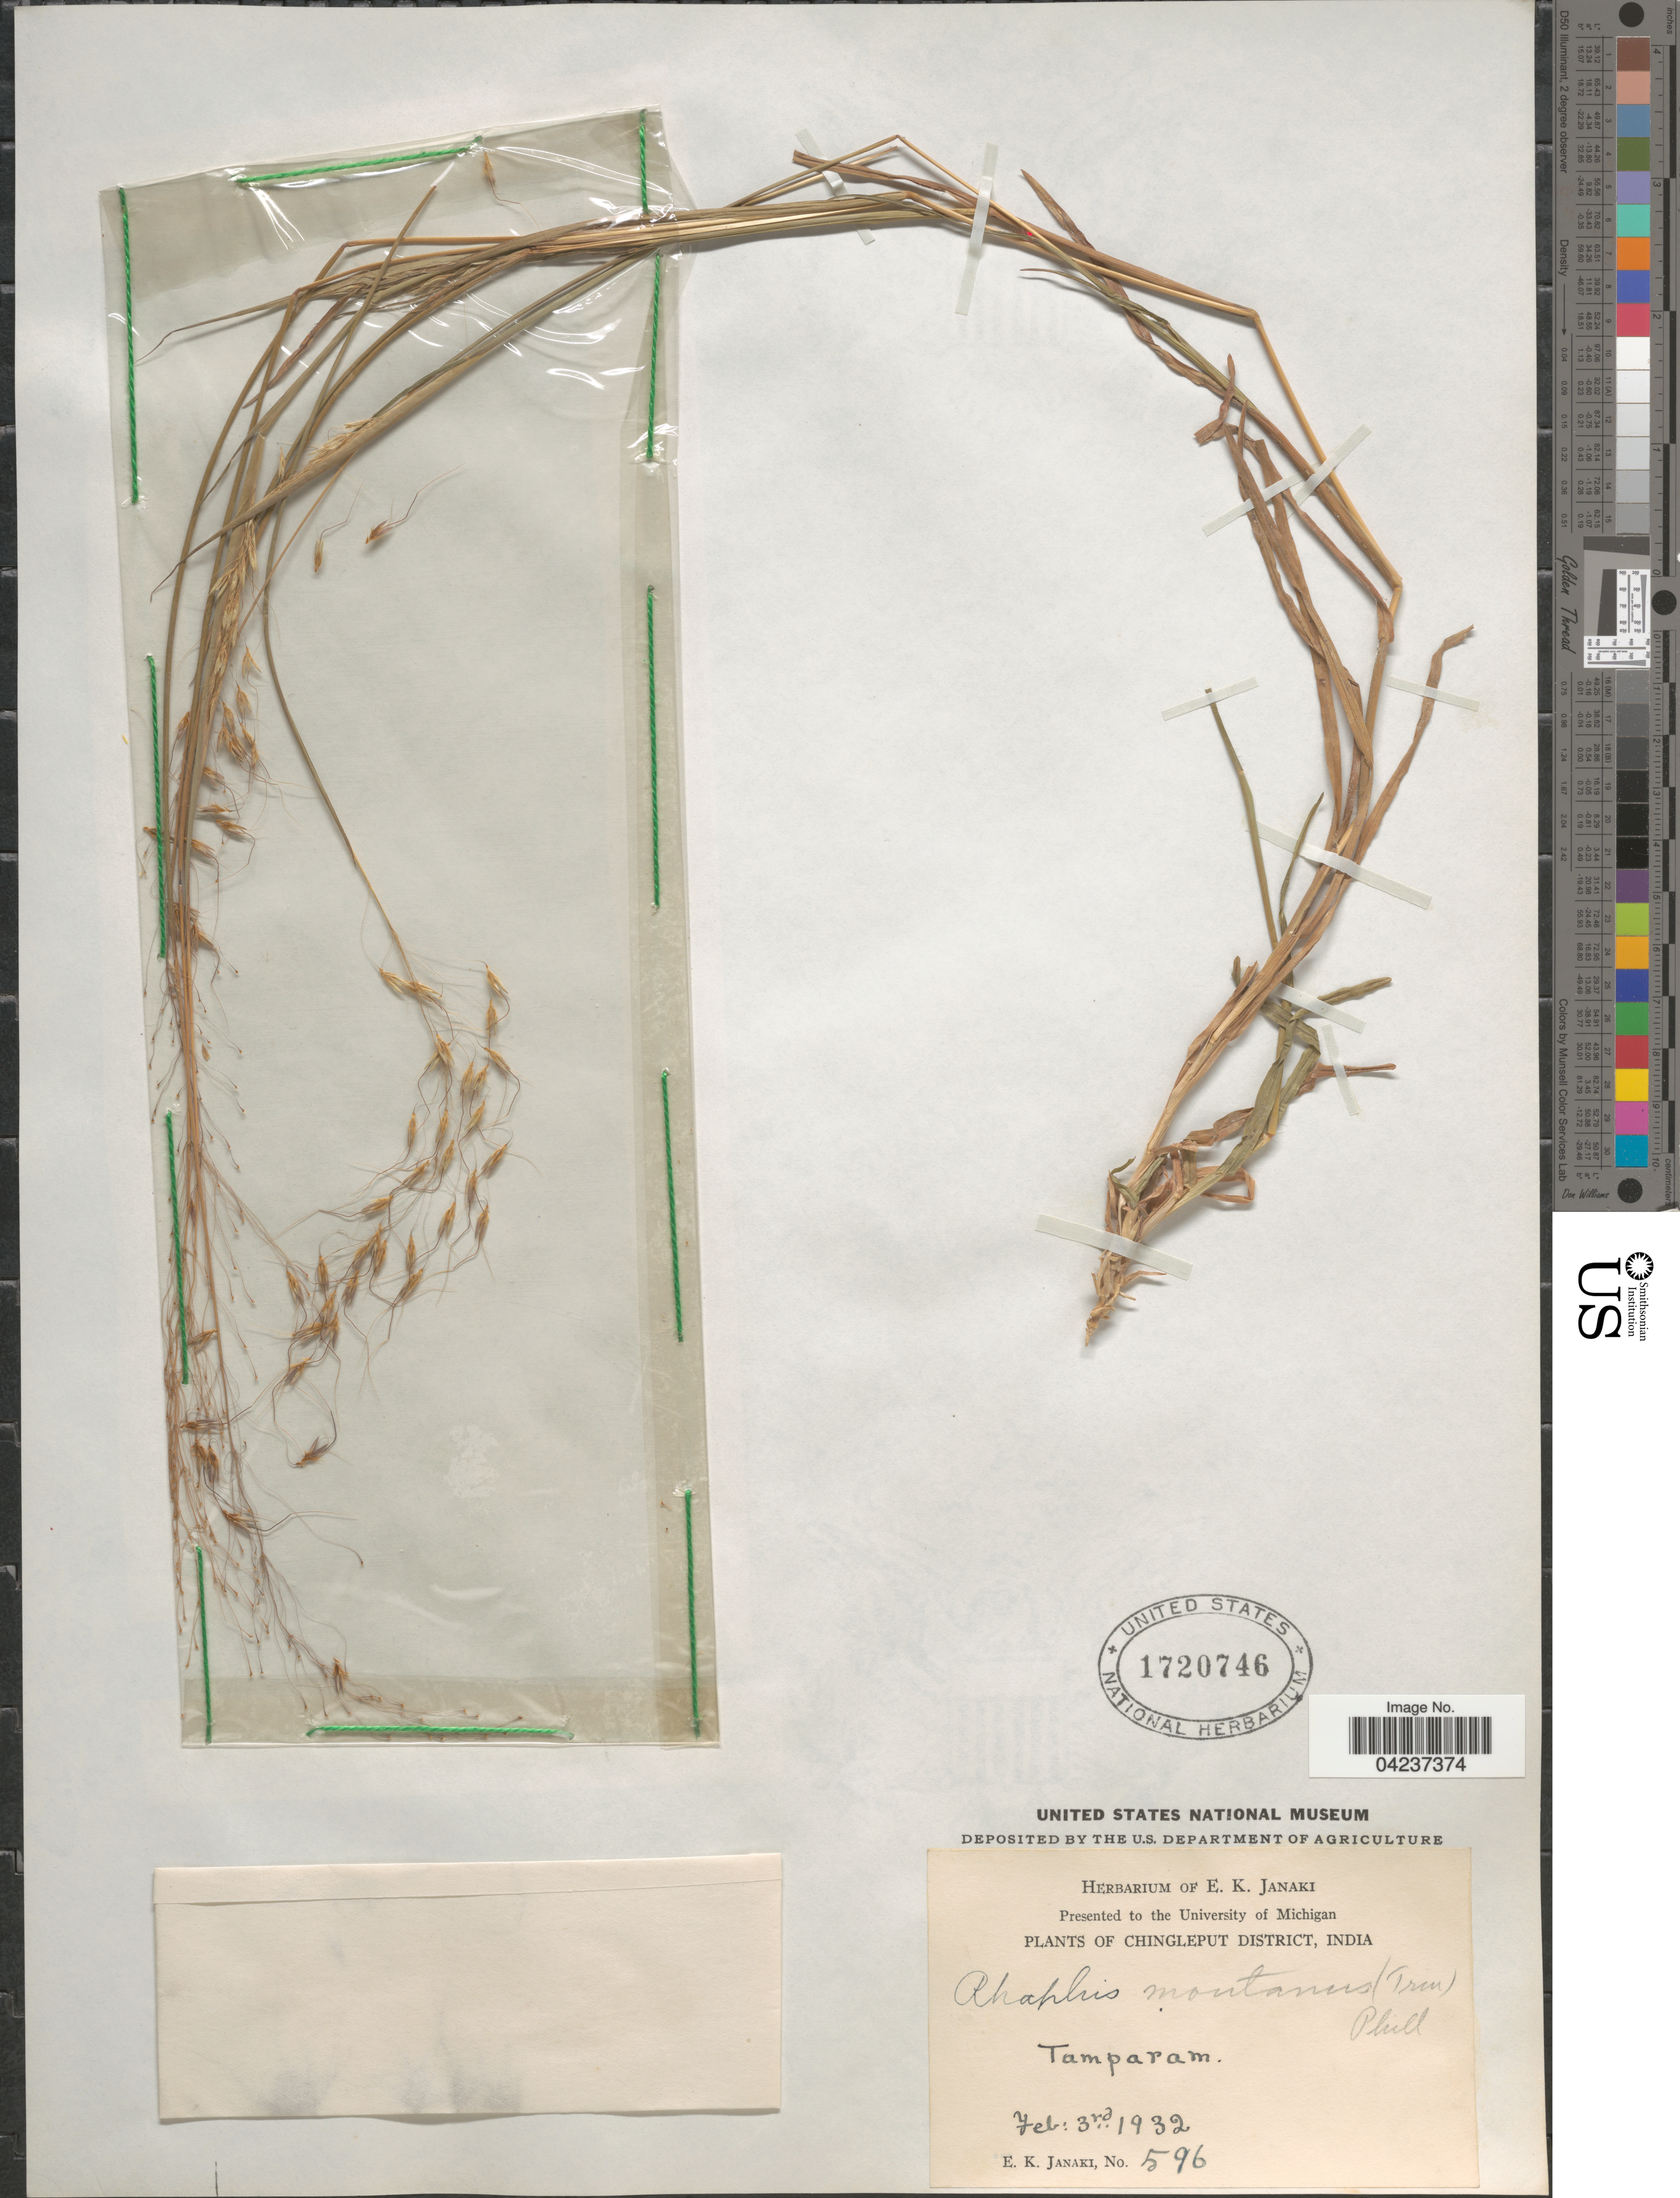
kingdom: Plantae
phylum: Tracheophyta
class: Liliopsida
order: Poales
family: Poaceae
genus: Chrysopogon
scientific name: Chrysopogon nodulibarbis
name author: (Hochst. ex Steud.) Henr.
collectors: E. Janaki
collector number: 596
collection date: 1932-02-03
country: India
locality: Chingleput District. Tamparam.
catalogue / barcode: US 1720746